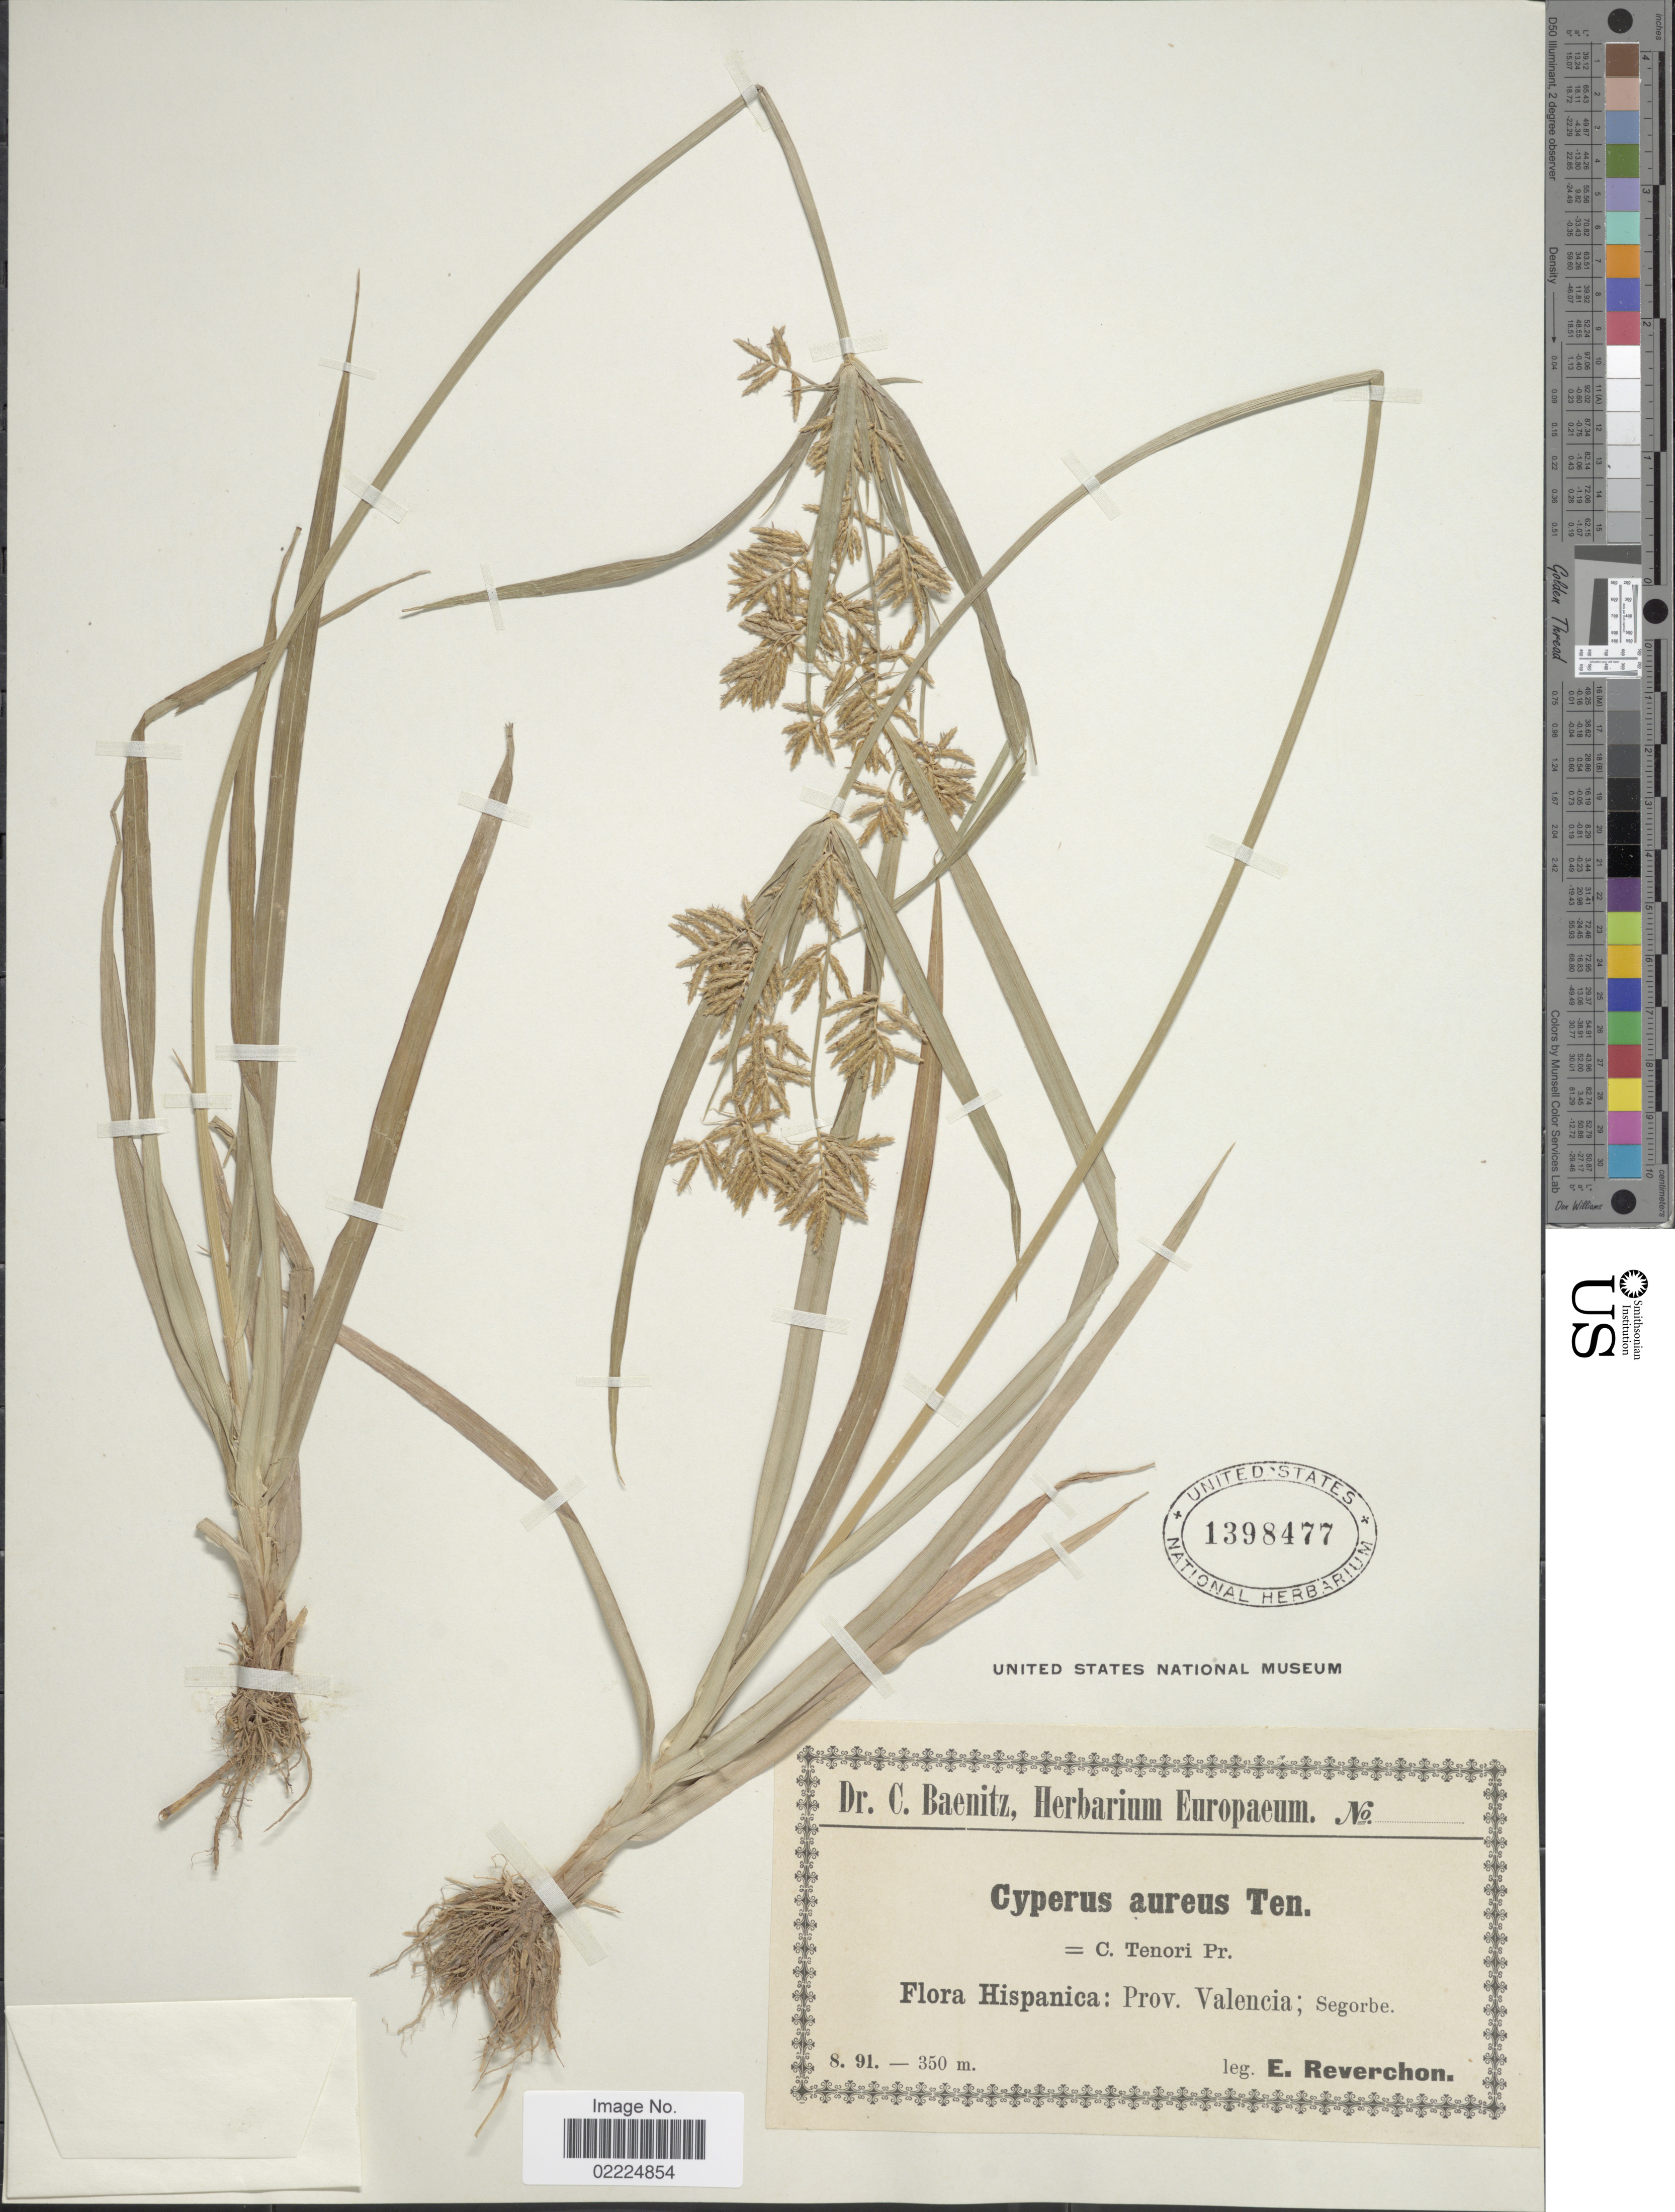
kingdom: Plantae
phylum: Tracheophyta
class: Liliopsida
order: Poales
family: Cyperaceae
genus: Cyperus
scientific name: Cyperus esculentus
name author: L.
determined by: Strong, Mark T., (BOT), Smithsonian Institution - National Museum of Natural History (UNITED STATES)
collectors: E. Reverchon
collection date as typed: Transcribed d/m/y: /8/91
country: Spain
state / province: Valenciana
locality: Hispanica: prov. Valencia; Segorbe.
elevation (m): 350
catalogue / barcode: US 1398477